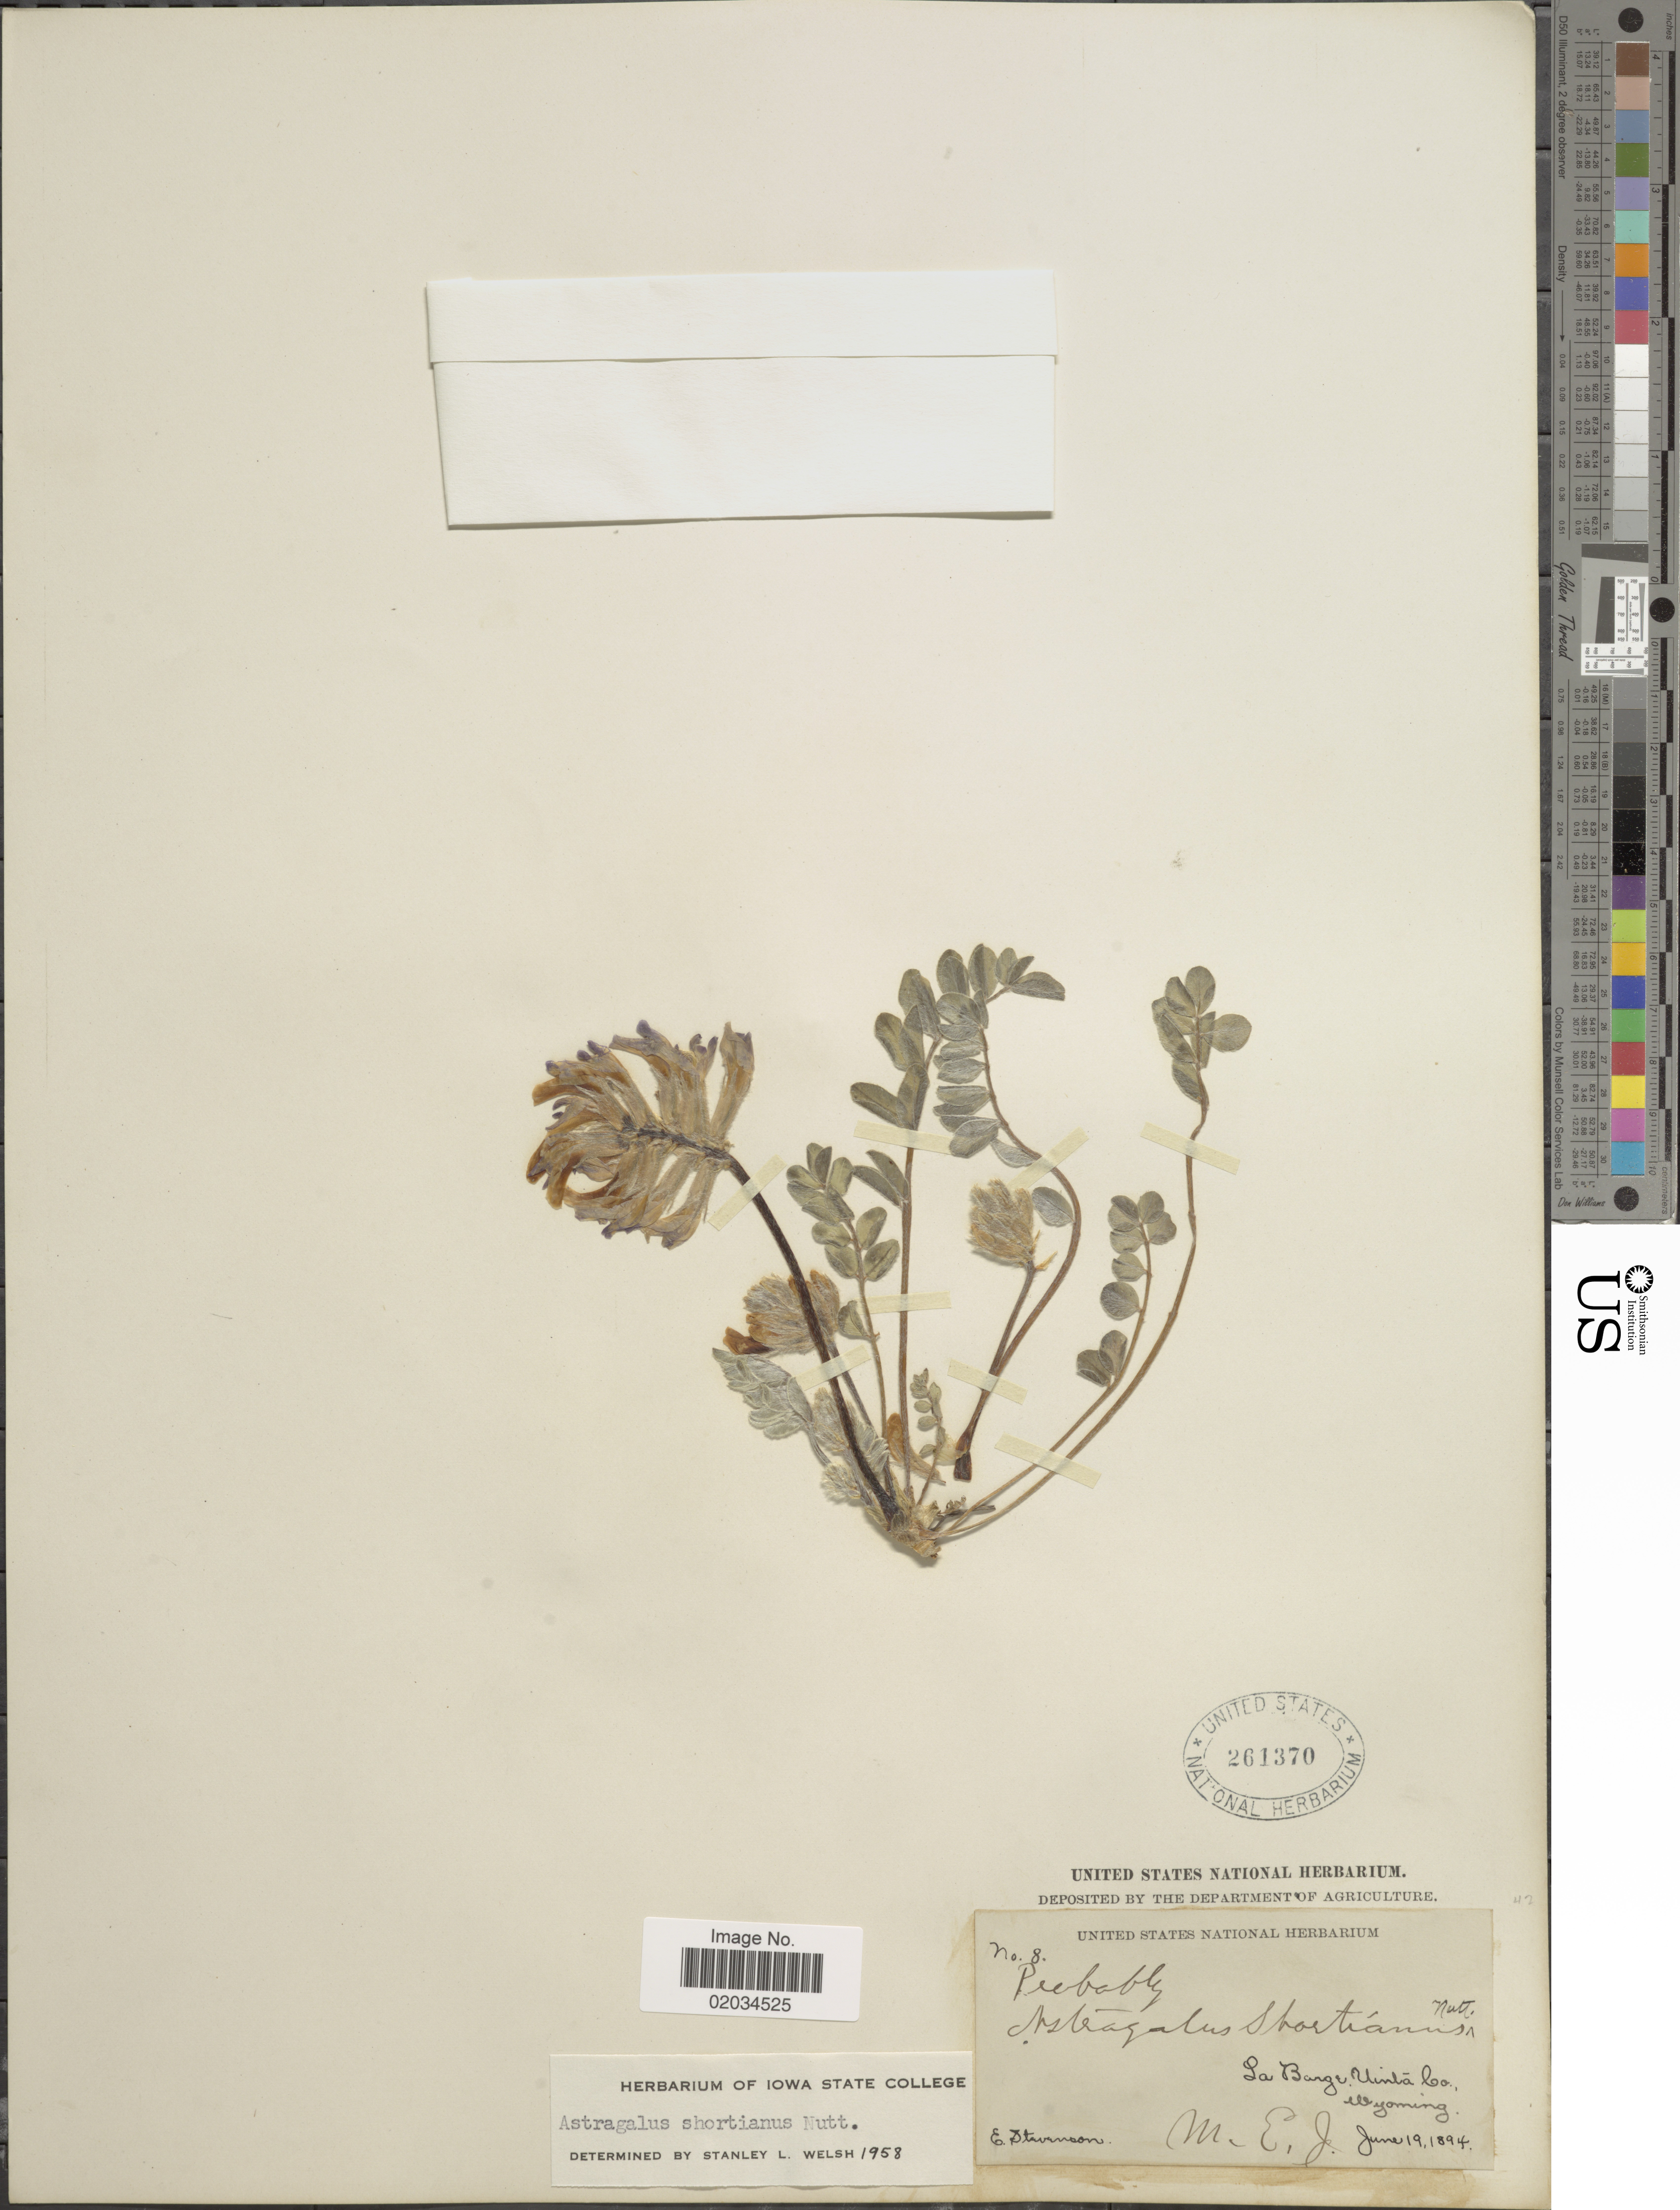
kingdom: Plantae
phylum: Tracheophyta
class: Magnoliopsida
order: Fabales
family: Fabaceae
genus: Astragalus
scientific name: Astragalus shortianus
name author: Nutt.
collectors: E. Stevenson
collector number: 8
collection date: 1894-06-19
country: United States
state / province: Wyoming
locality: La Bage, Uinta Co.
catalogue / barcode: US 261370